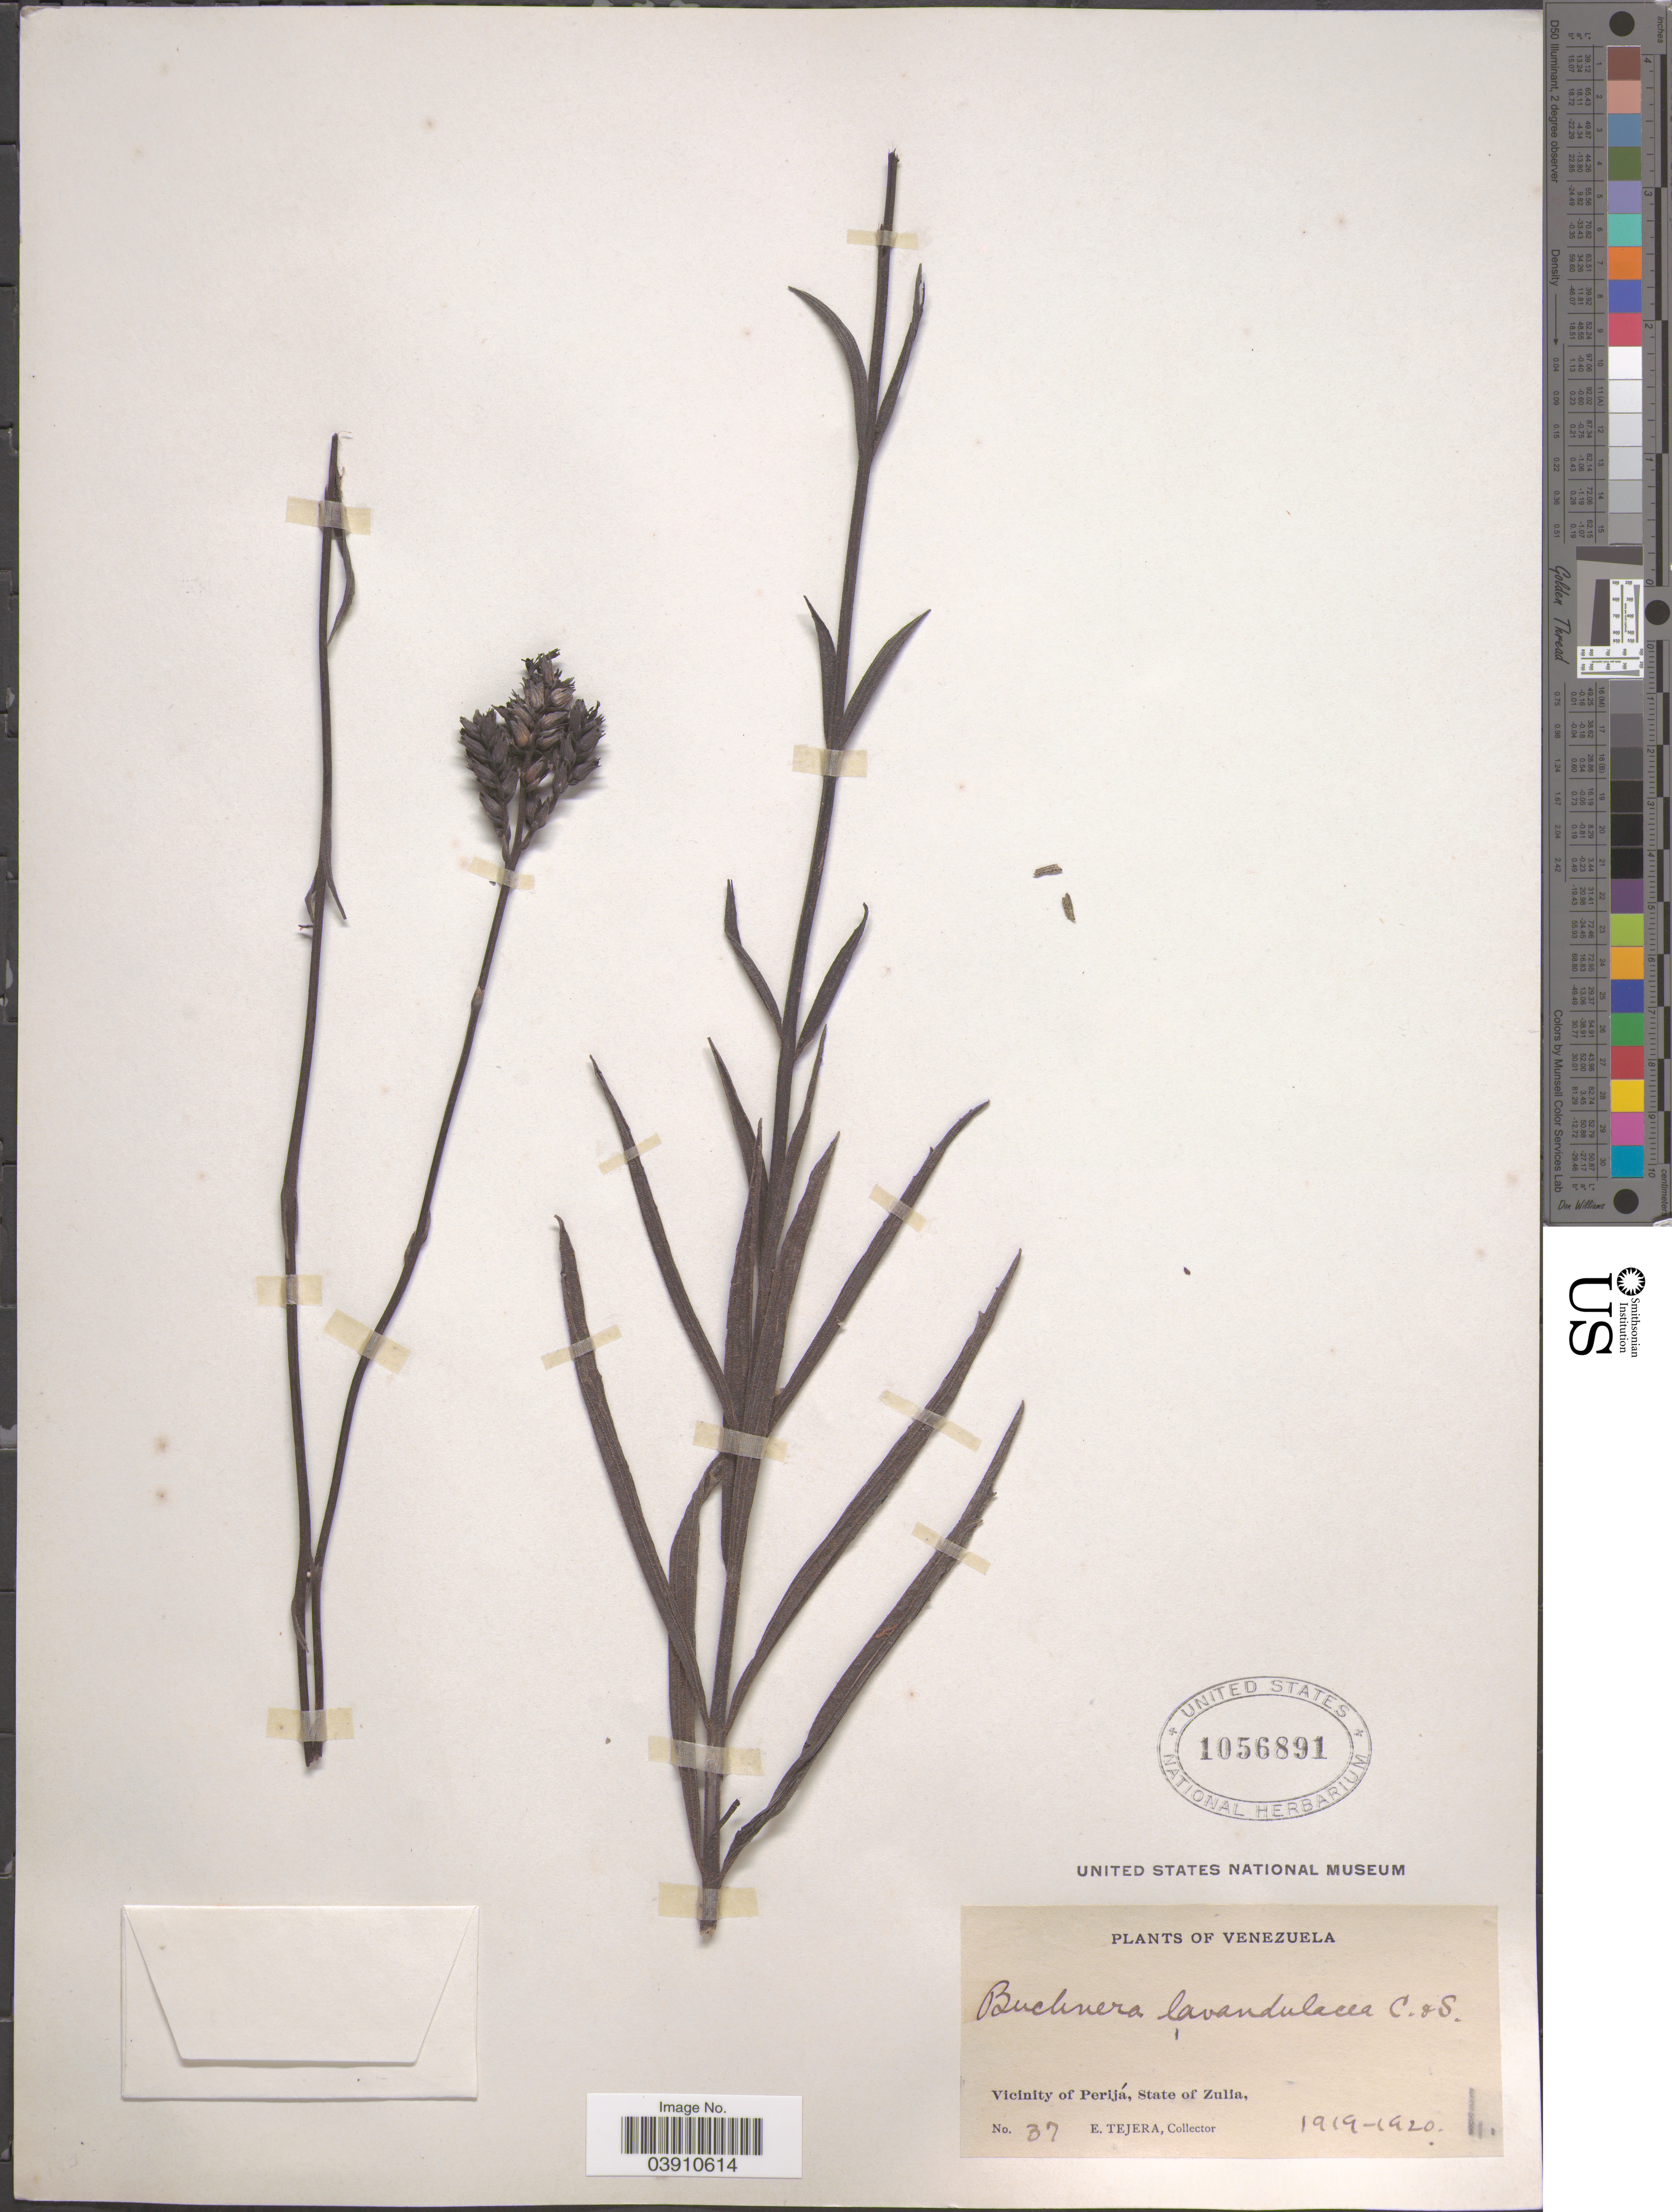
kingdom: Plantae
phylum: Tracheophyta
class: Magnoliopsida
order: Lamiales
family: Orobanchaceae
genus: Buchnera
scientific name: Buchnera lavandulacea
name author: Cham. & Schltdl.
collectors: E. Tejera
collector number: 37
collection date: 1919/1920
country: Venezuela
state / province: Zulia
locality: Vicinity of Perijá.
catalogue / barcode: US 1056891